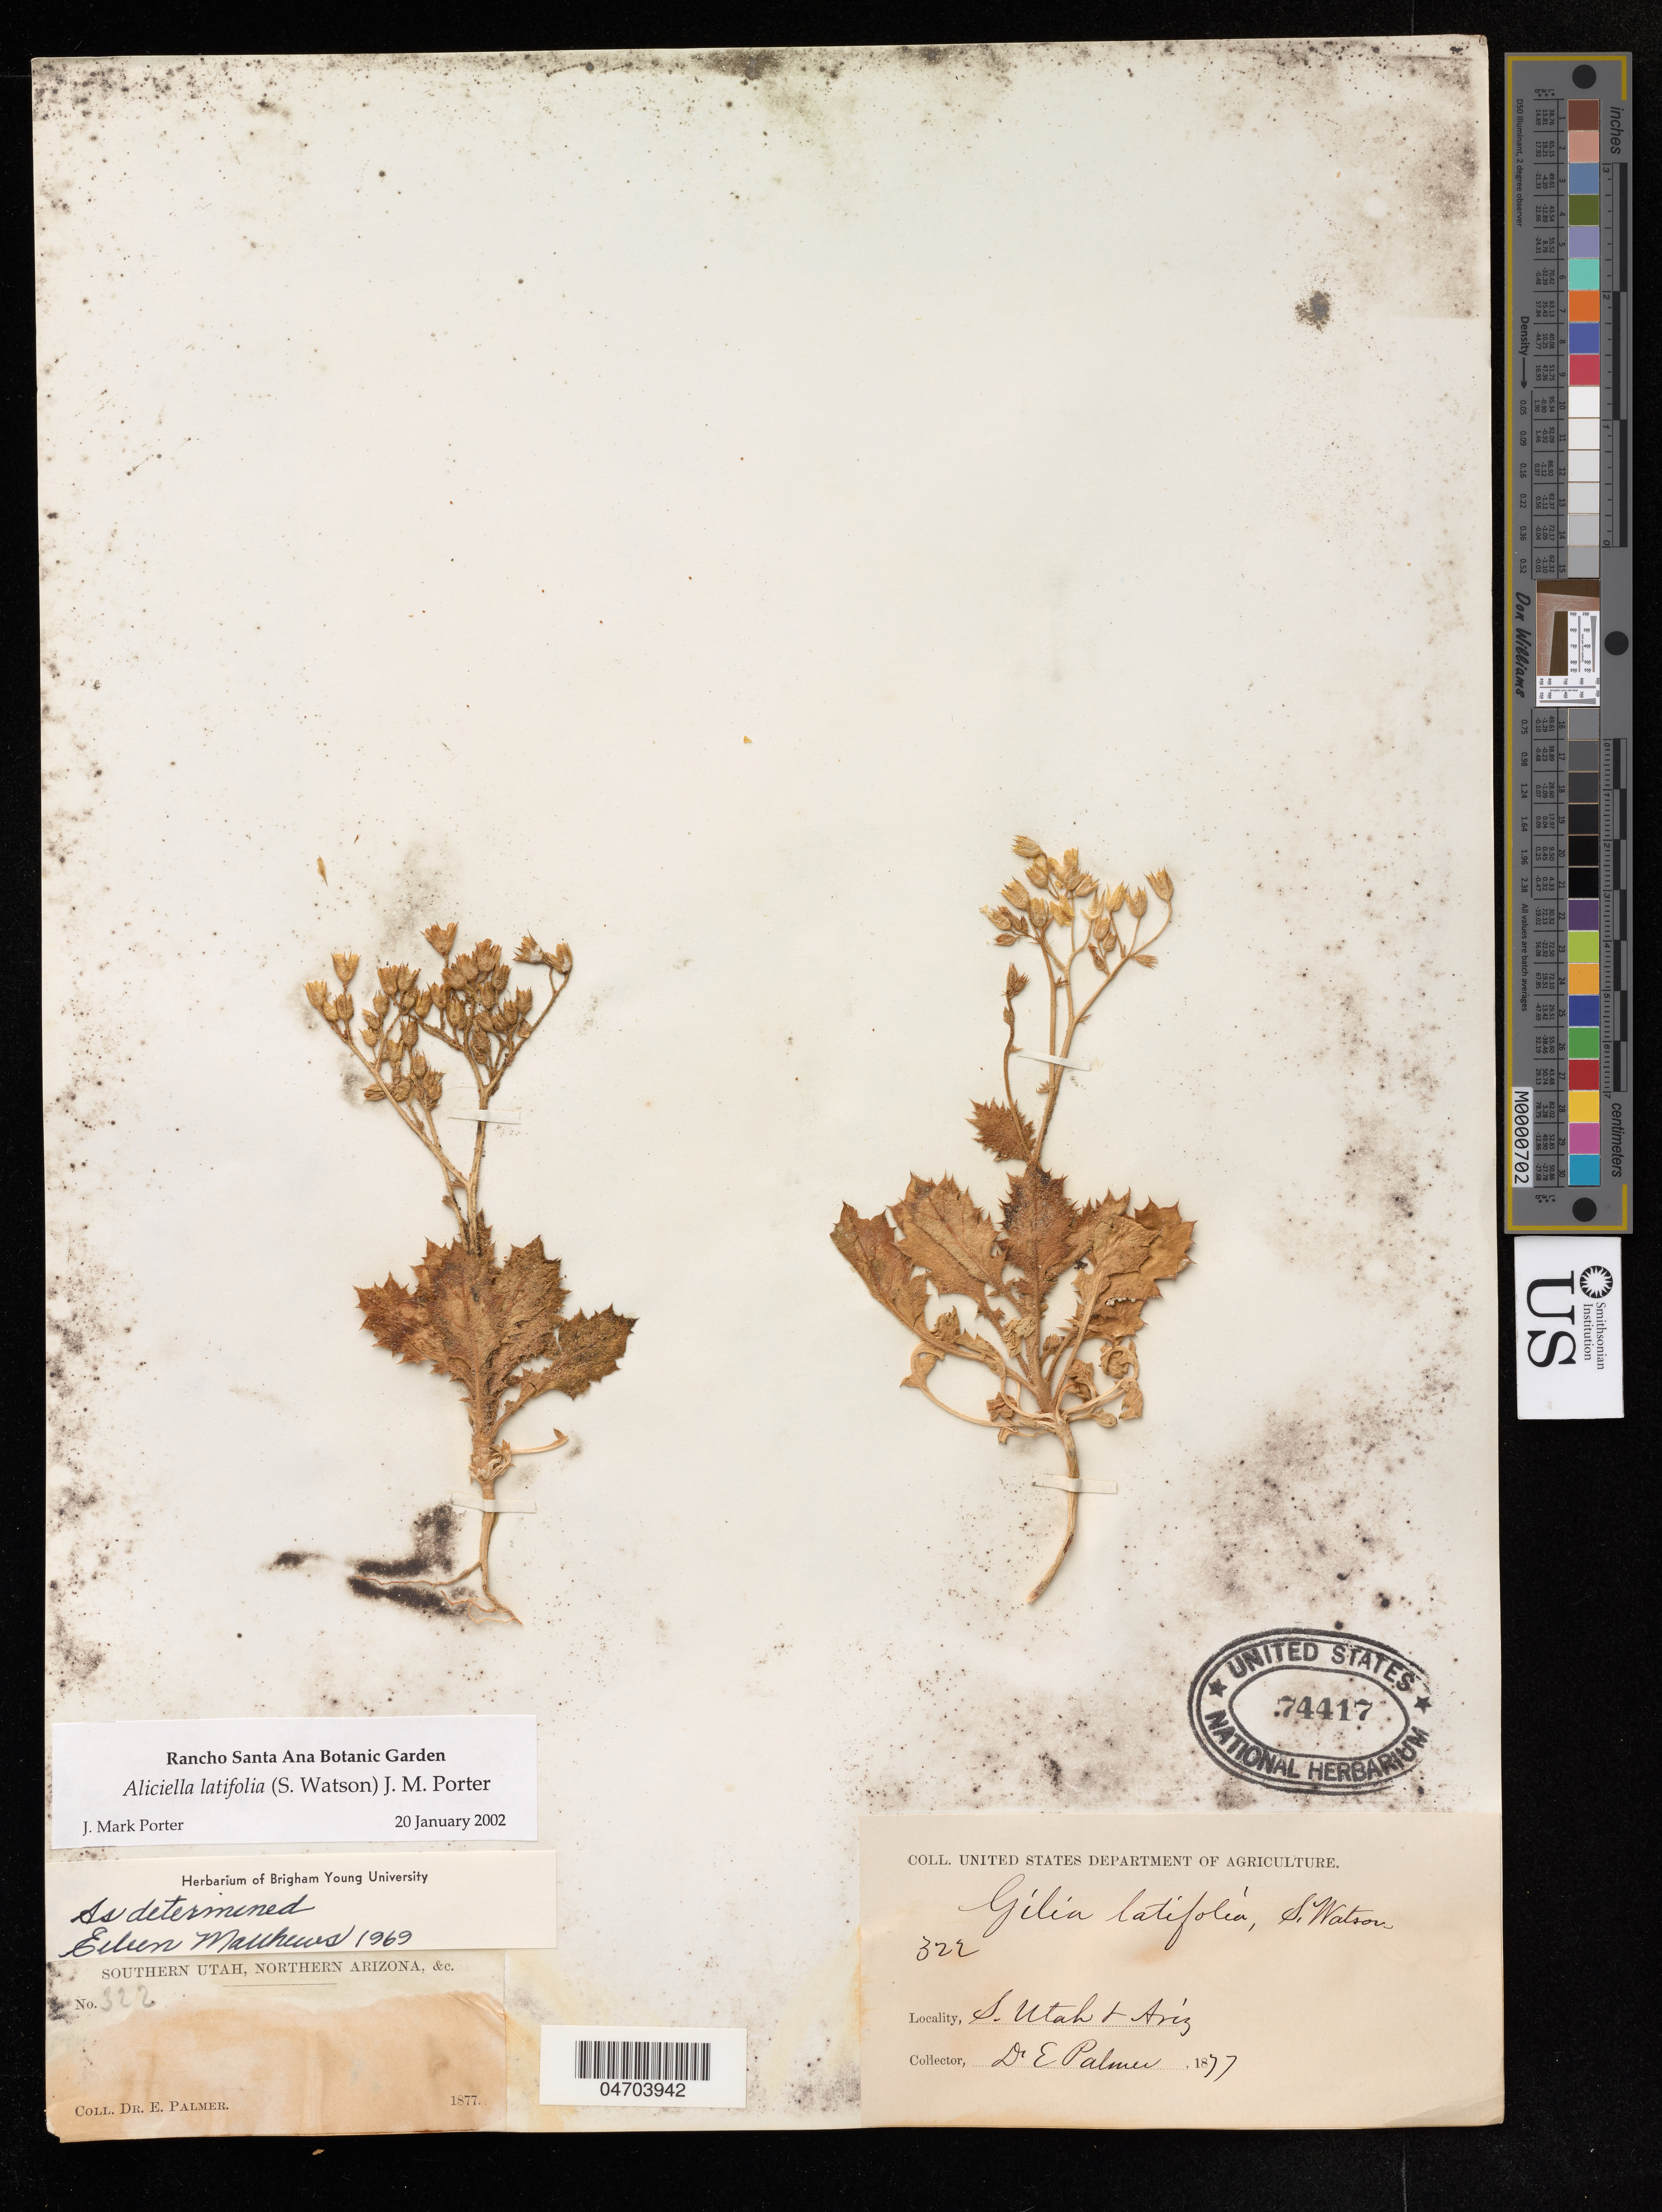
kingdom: Plantae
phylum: Tracheophyta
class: Magnoliopsida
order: Ericales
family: Polemoniaceae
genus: Aliciella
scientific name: Aliciella latifolia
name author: (S. Watson) J.M. Porter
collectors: E. J. Palmer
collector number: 322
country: United States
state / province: Utah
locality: S. Utah & Northern Arizona.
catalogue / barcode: US 74417